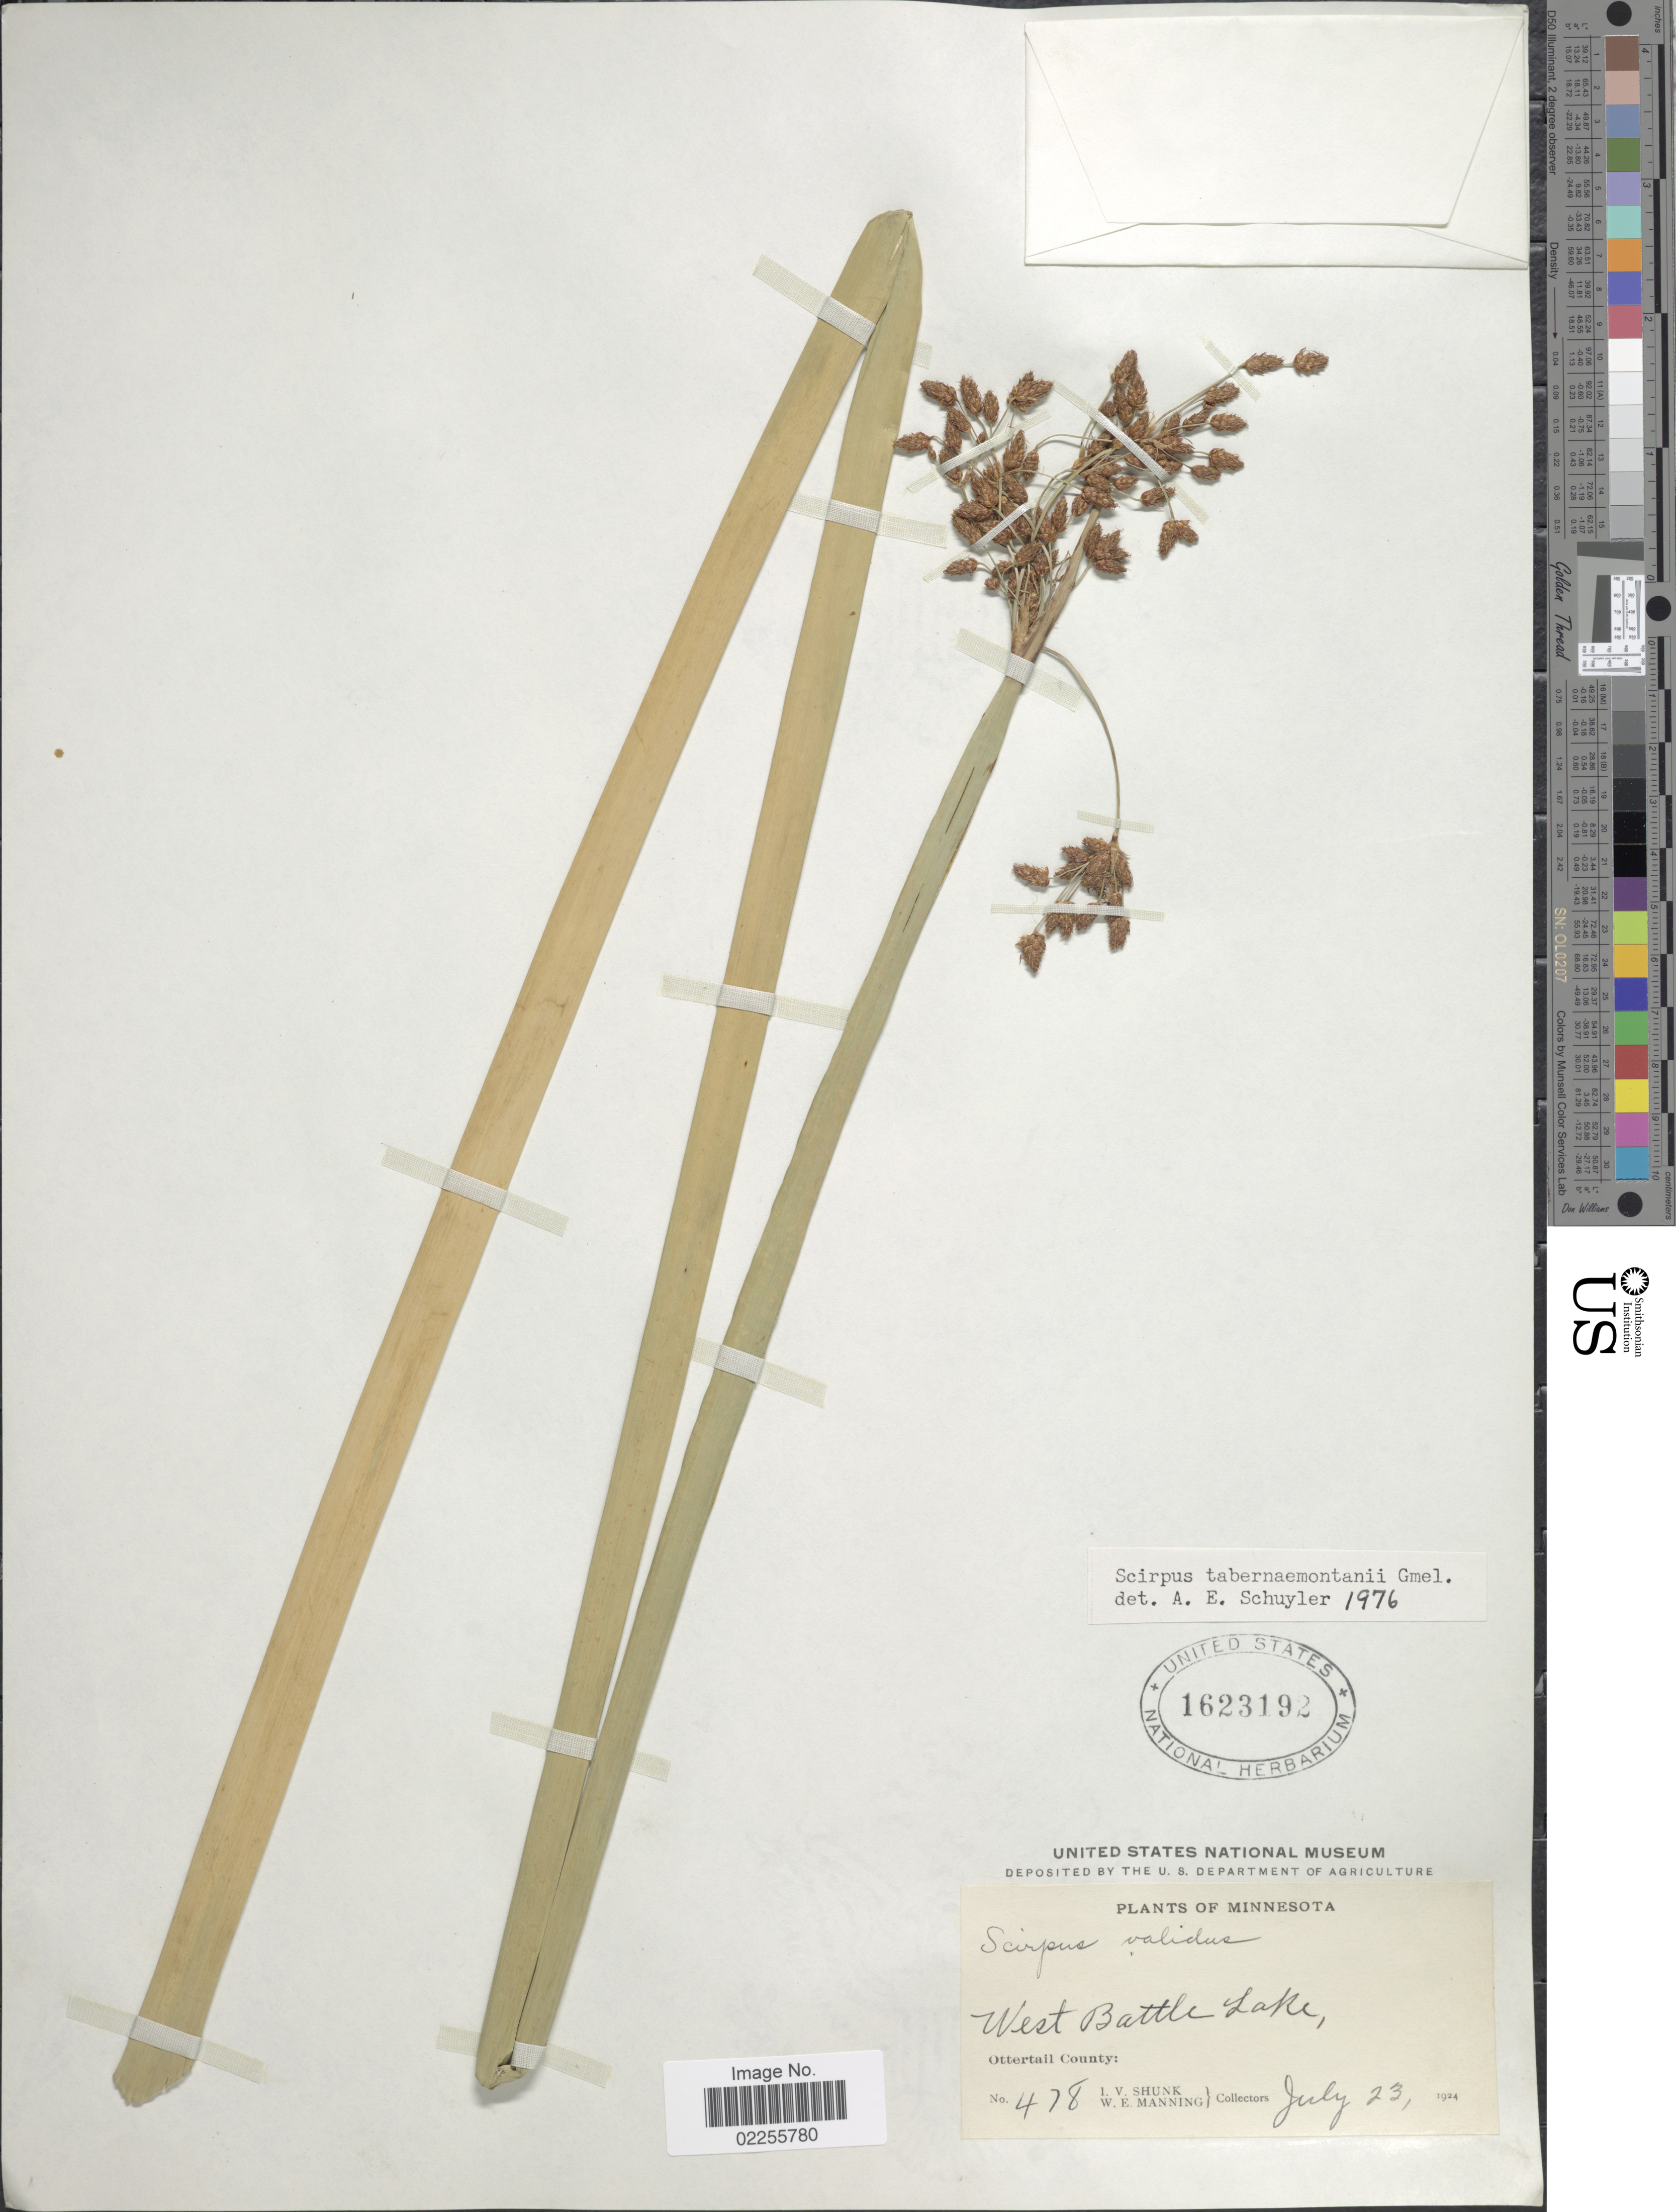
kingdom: Plantae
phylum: Tracheophyta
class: Liliopsida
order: Poales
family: Cyperaceae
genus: Schoenoplectus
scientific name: Schoenoplectus tabernaemontani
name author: (C.C. Gmel.) Palla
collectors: I. Shunk & W. Manning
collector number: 478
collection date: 1924-07-23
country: United States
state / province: Minnesota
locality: West Battle Lake, Ottertail County.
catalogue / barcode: US 1623192